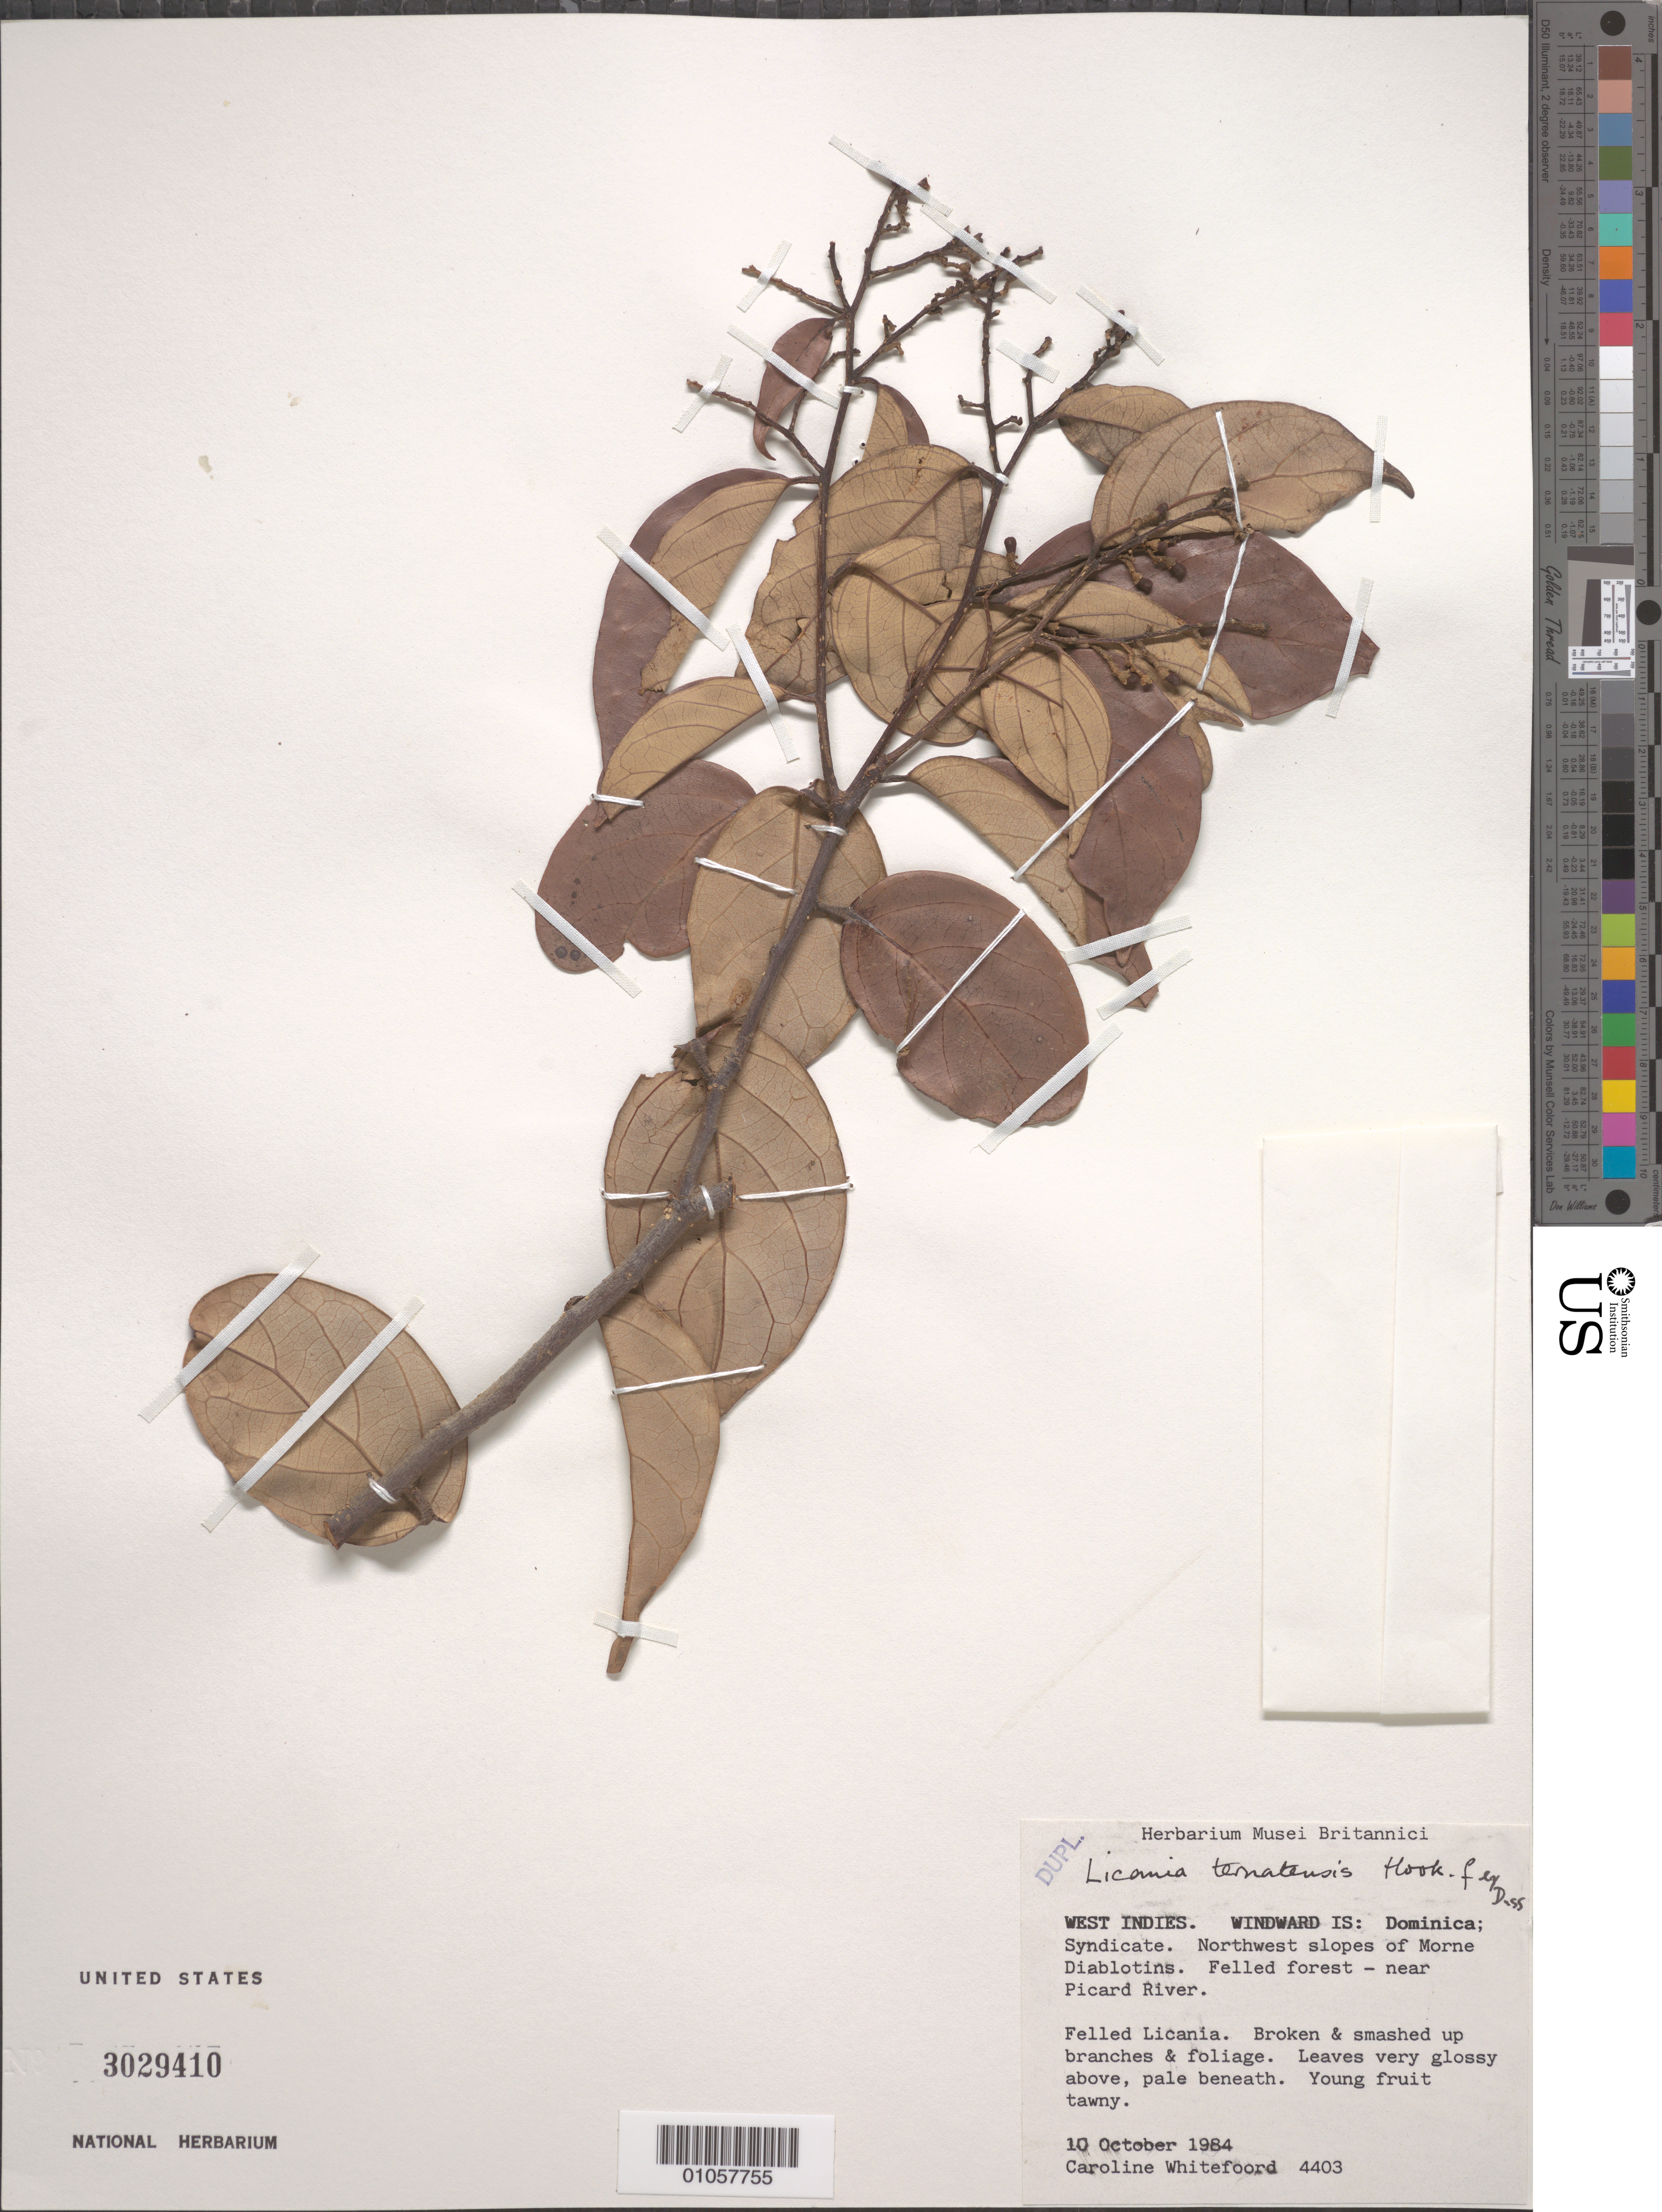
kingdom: Plantae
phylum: Tracheophyta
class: Magnoliopsida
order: Malpighiales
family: Chrysobalanaceae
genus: Licania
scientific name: Licania ternatensis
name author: Hook. f. ex Duss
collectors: C. Whitefoord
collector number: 4403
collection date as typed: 10 Oct 1984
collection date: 1984-10-10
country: Dominica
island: Dominica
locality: Syndicate. NW slopes of Morne Diablotins, near Picard River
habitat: Felled forest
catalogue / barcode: US 3029410